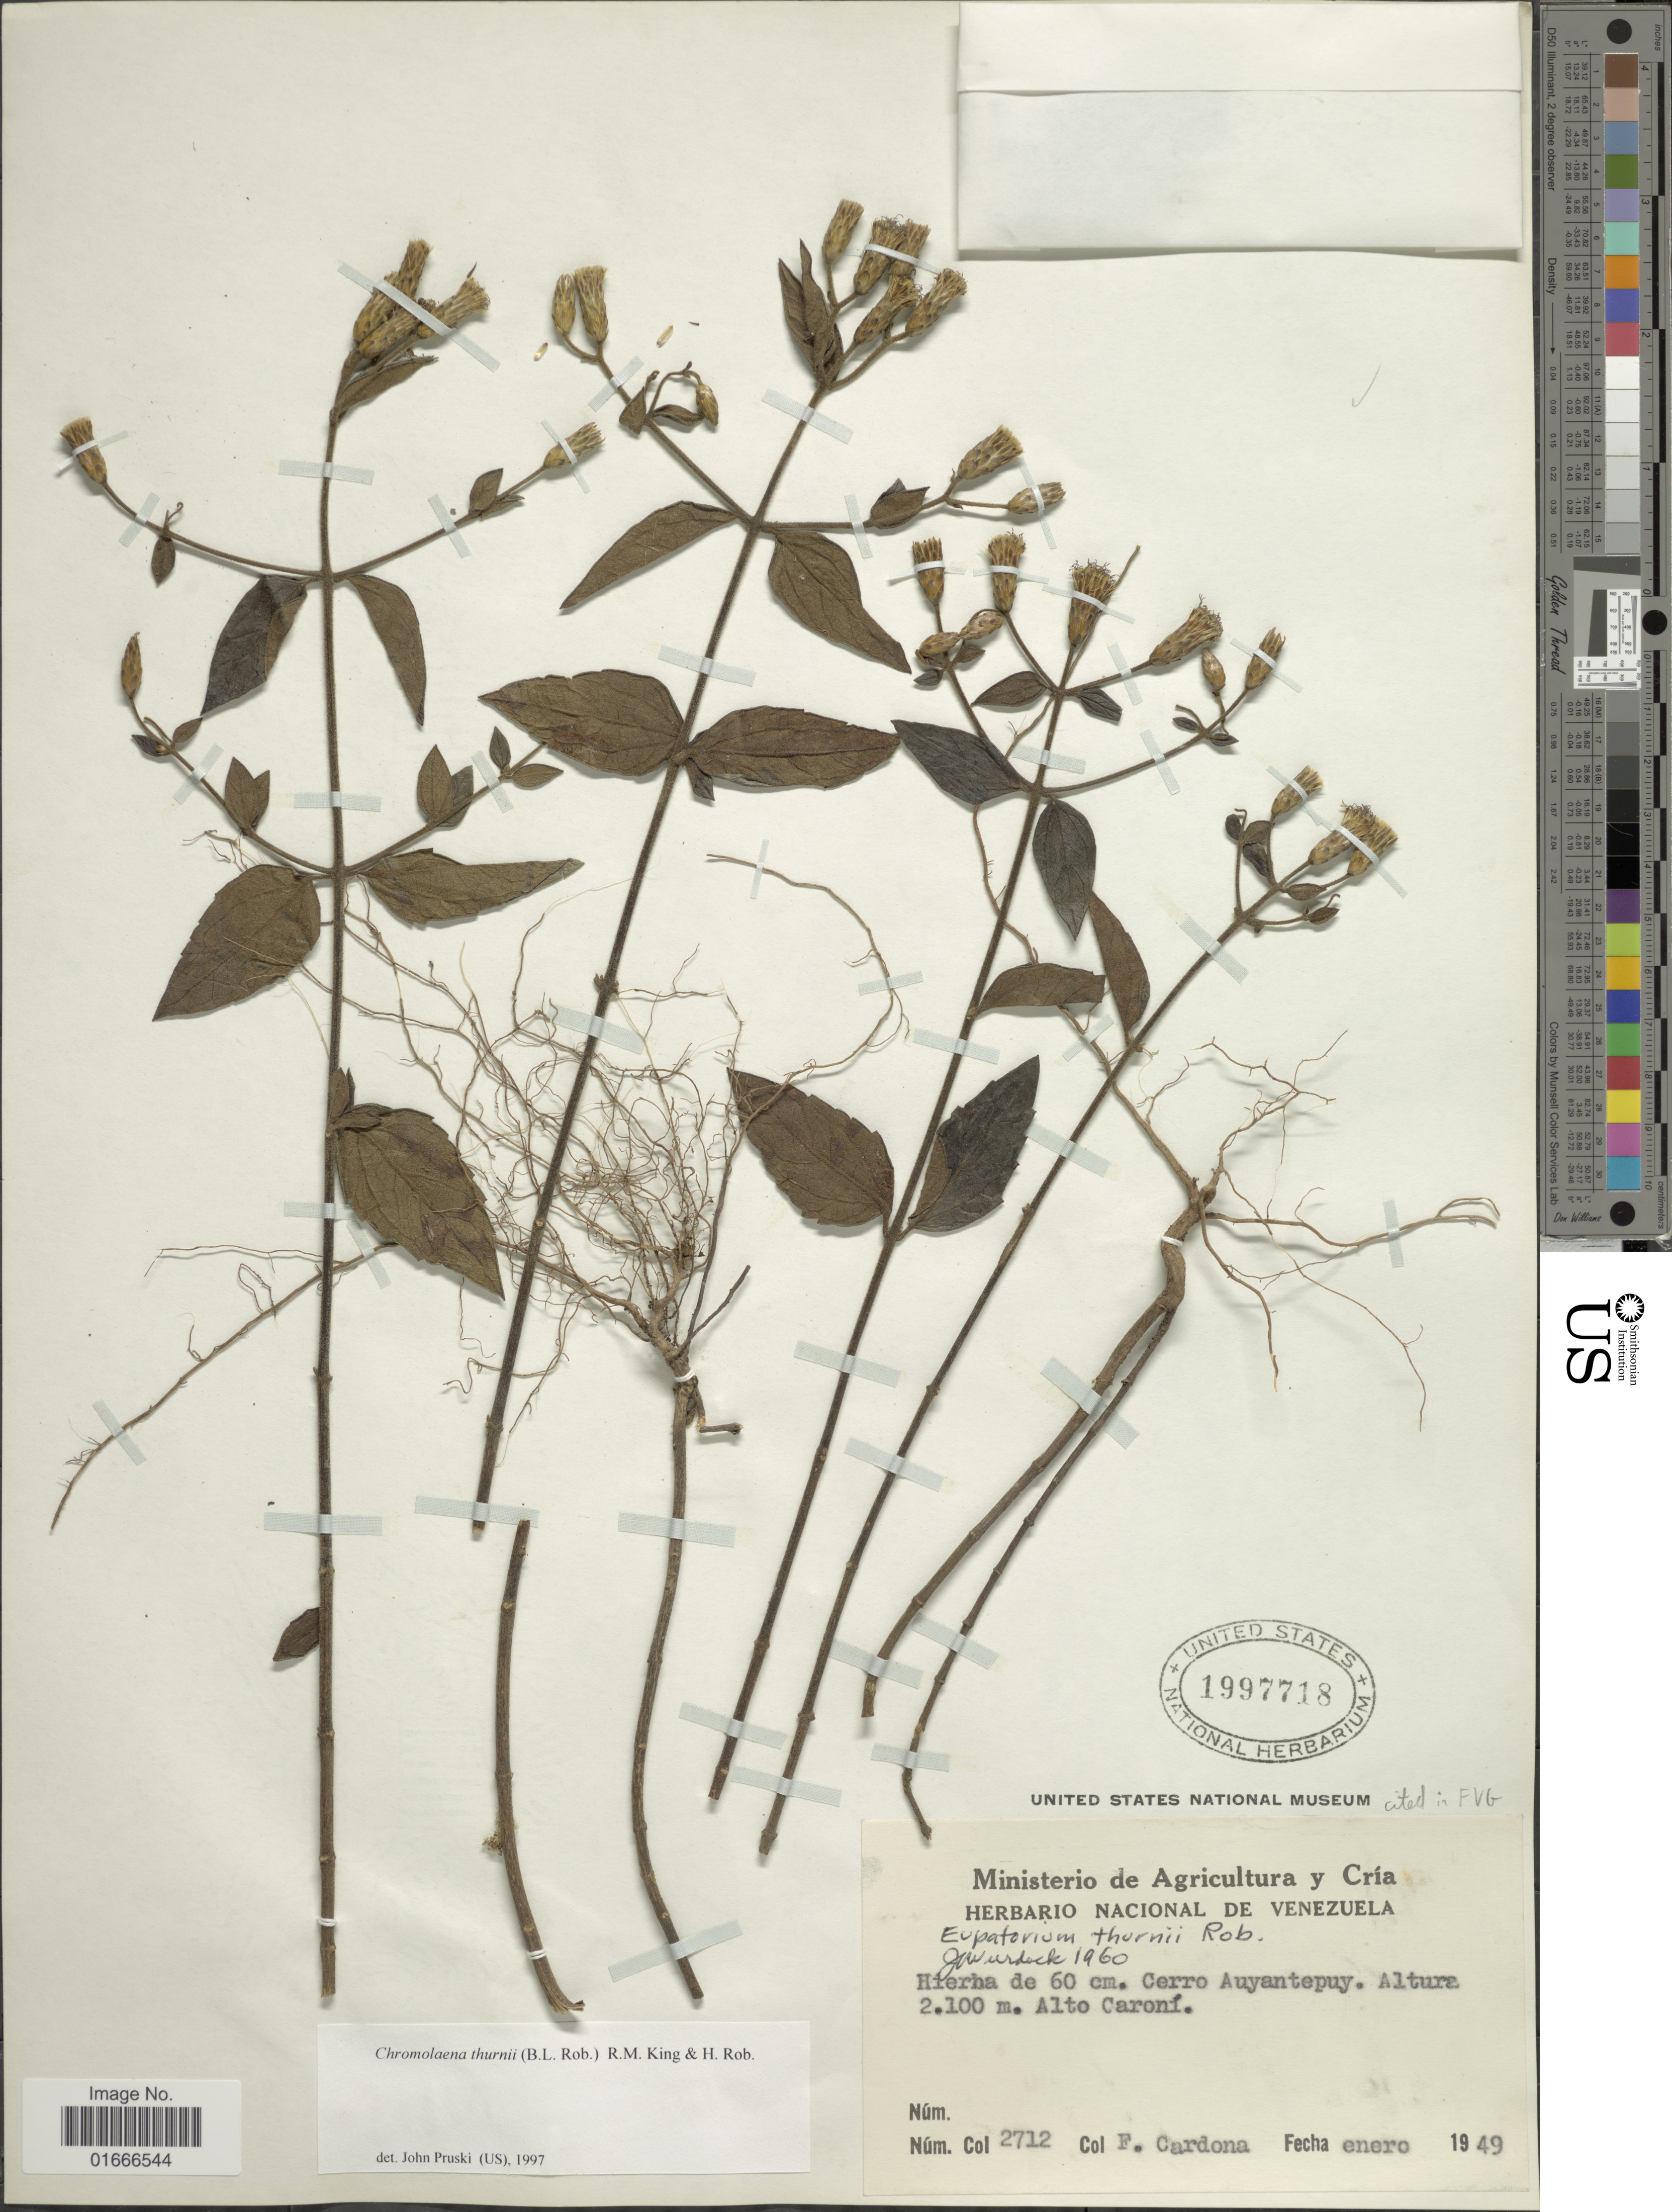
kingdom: Plantae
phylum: Tracheophyta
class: Magnoliopsida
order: Asterales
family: Asteraceae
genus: Chromolaena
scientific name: Chromolaena thurnii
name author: (B.L. Rob.) R.M. King & H. Rob.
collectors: F. Cardona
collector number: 2712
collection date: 1949-01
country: Venezuela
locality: Cerro Auyantepuy, Alto Caroni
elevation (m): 2100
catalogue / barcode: US 1997718